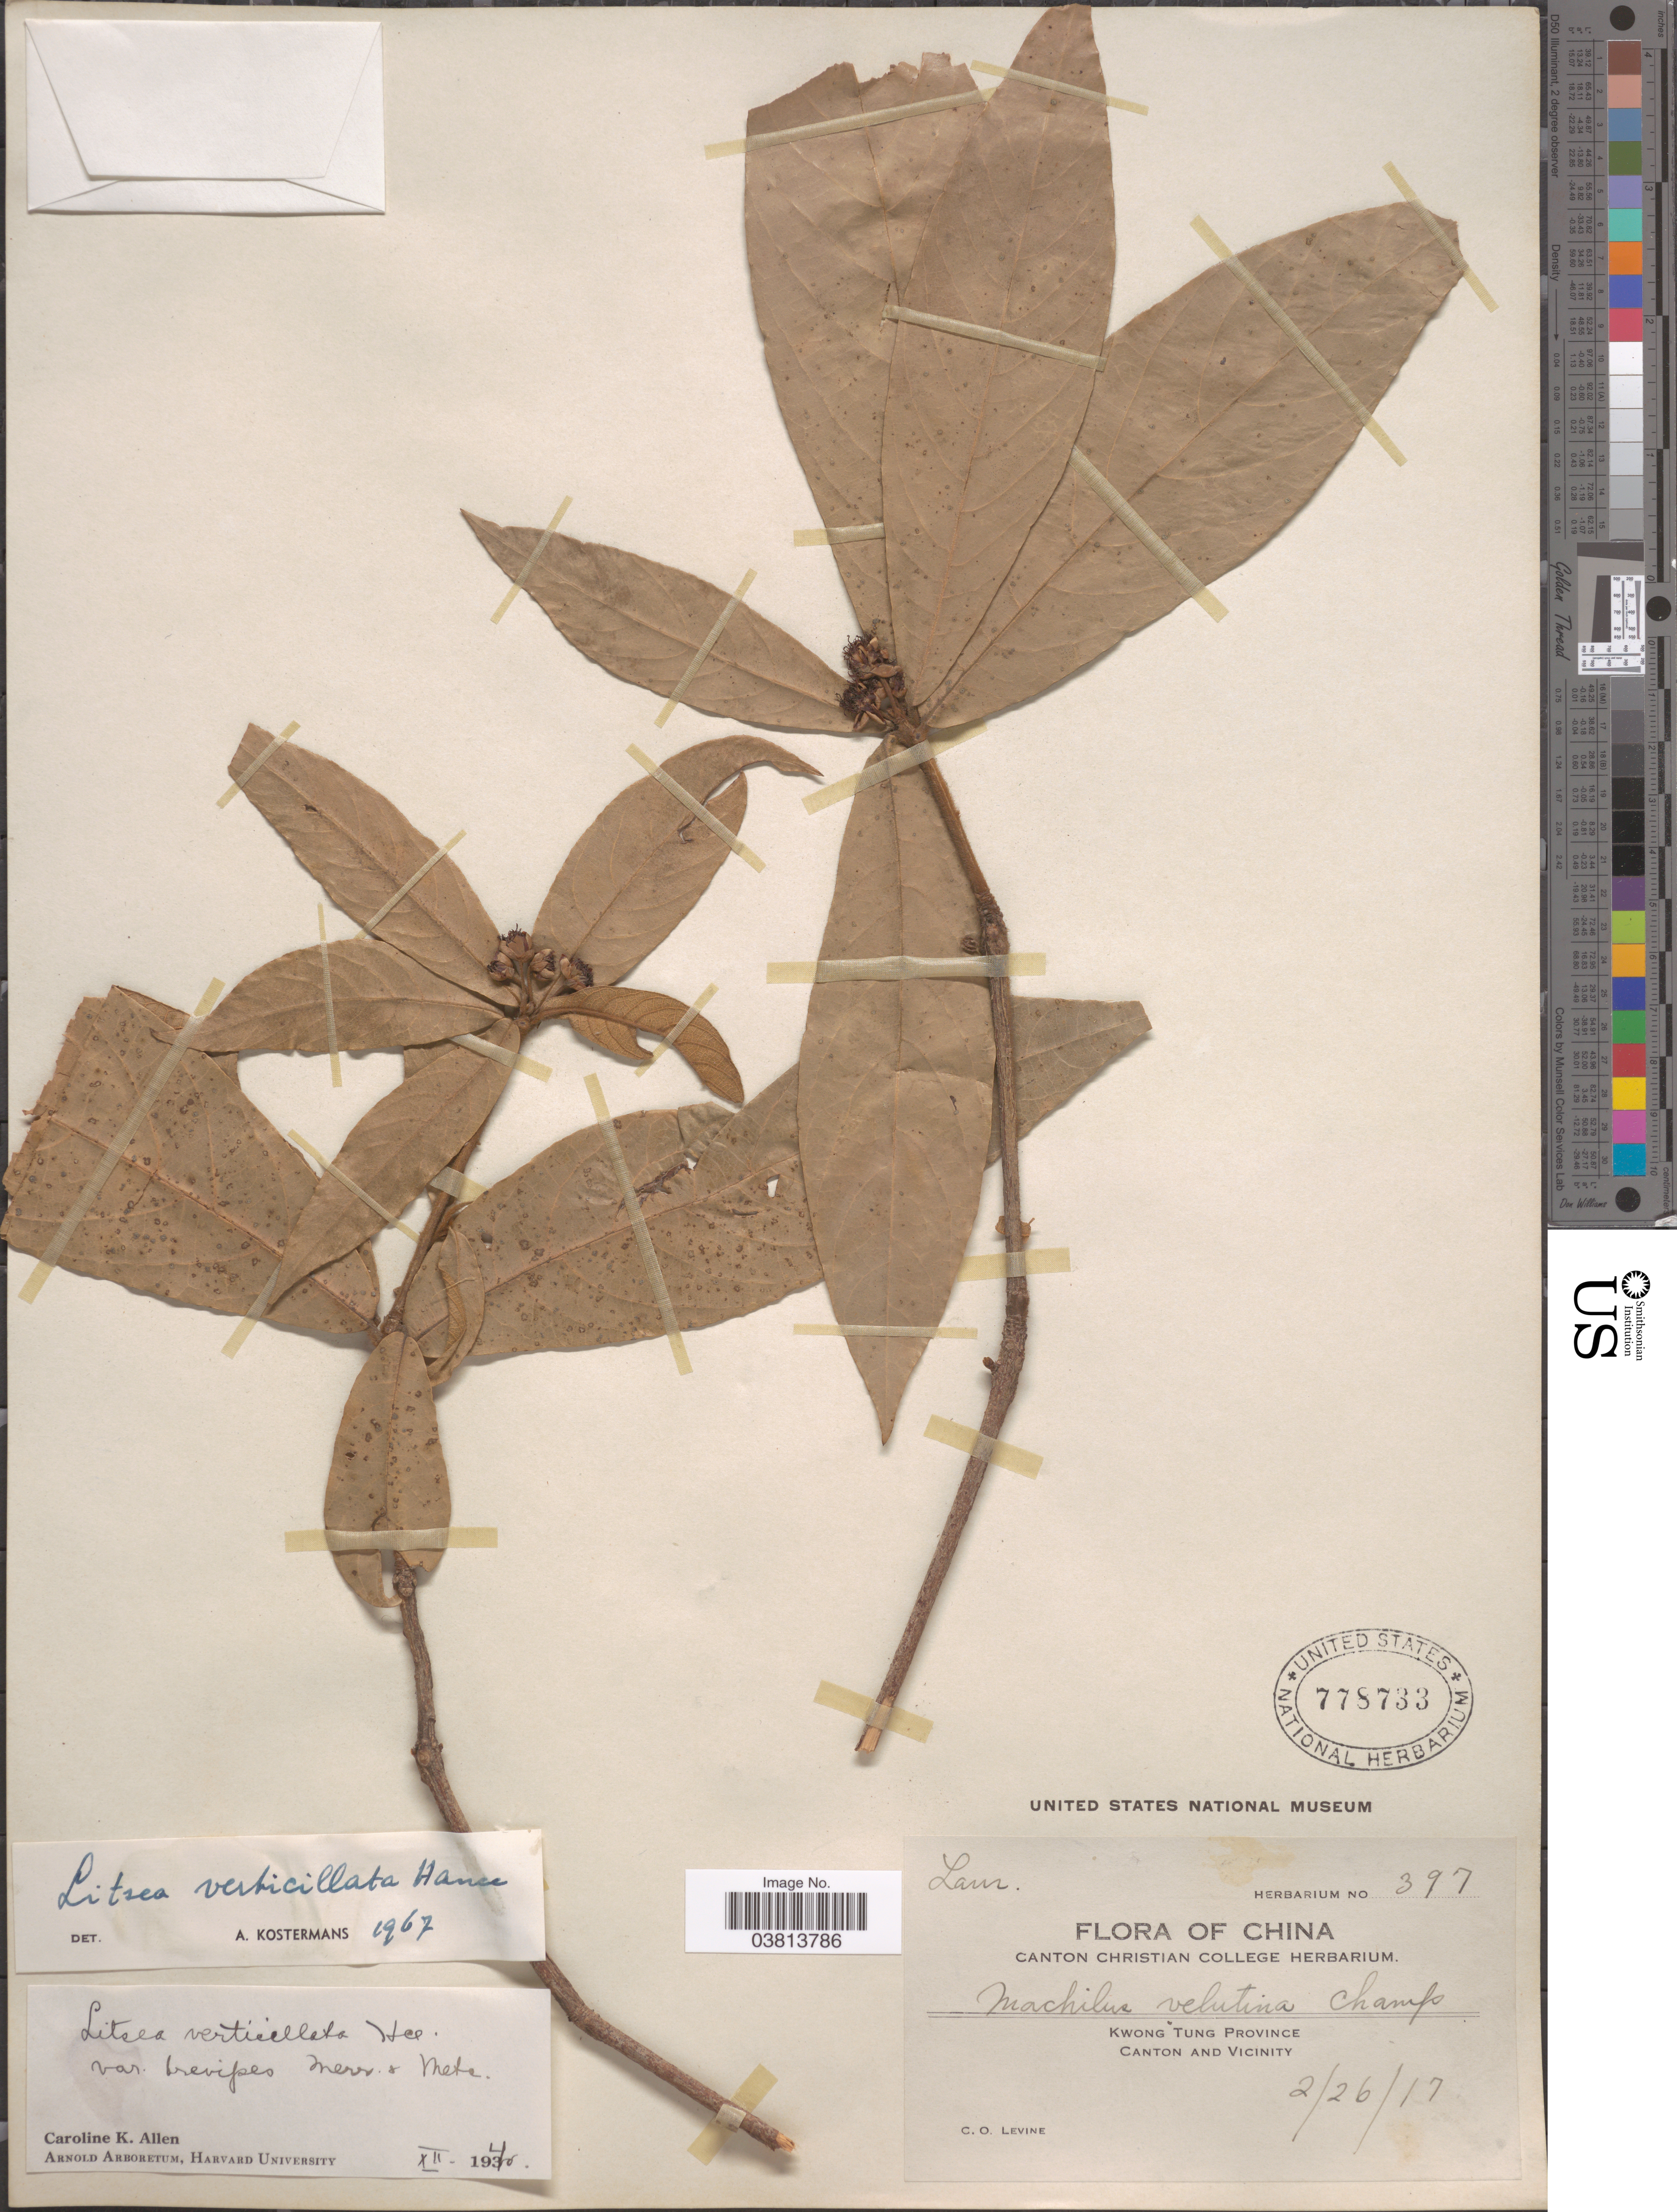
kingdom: Plantae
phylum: Tracheophyta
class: Magnoliopsida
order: Laurales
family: Lauraceae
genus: Litsea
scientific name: Litsea verticillata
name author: S. Vidal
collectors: C. O. Levine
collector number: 397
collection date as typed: Transcribed d/m/y: 26/2/17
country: China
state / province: Guangdong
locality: Kwang Tung Province. Canton and Vicinity.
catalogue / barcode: US 778733